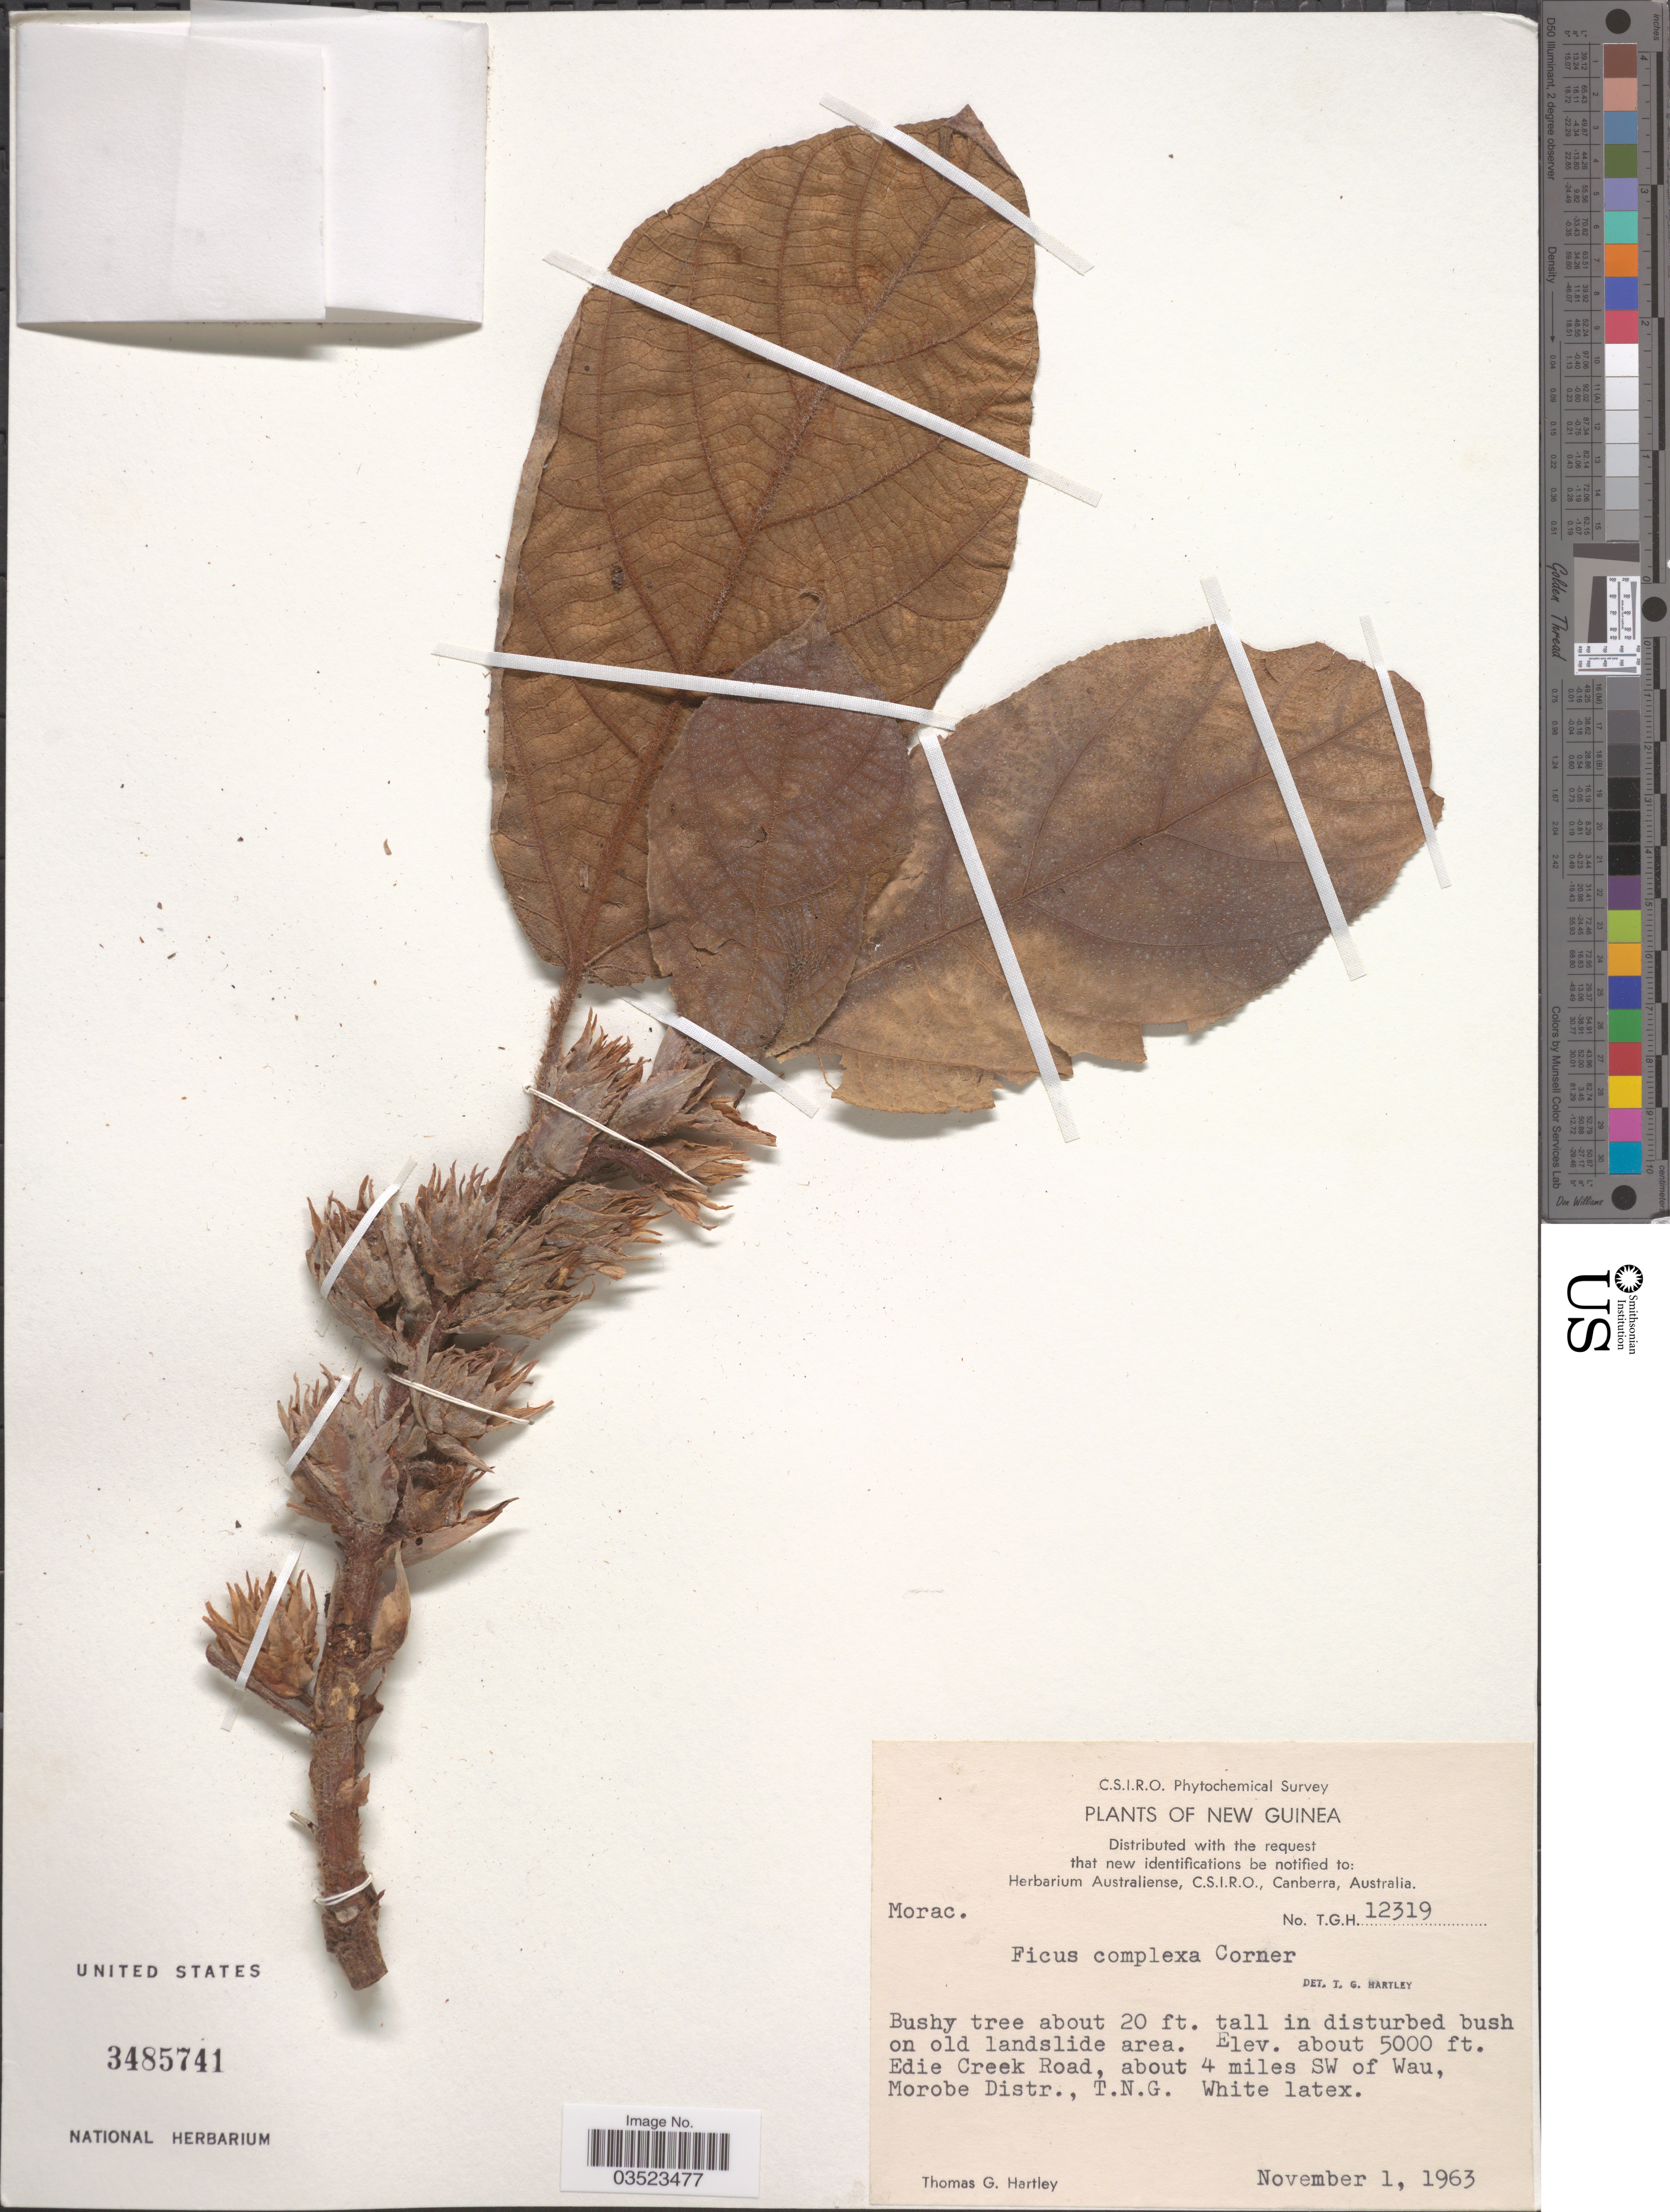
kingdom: Plantae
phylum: Tracheophyta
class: Magnoliopsida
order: Rosales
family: Moraceae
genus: Ficus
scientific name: Ficus complexa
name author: Corner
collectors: T. G. Hartley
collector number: T.G.H.12319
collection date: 1963-11-01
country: Papua New Guinea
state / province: Morobe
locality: New Guinea. Edie Creek Road, about 4 miles SW of Wau, Morobe Distr., T.N.G.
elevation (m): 1524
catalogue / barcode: US 3485741